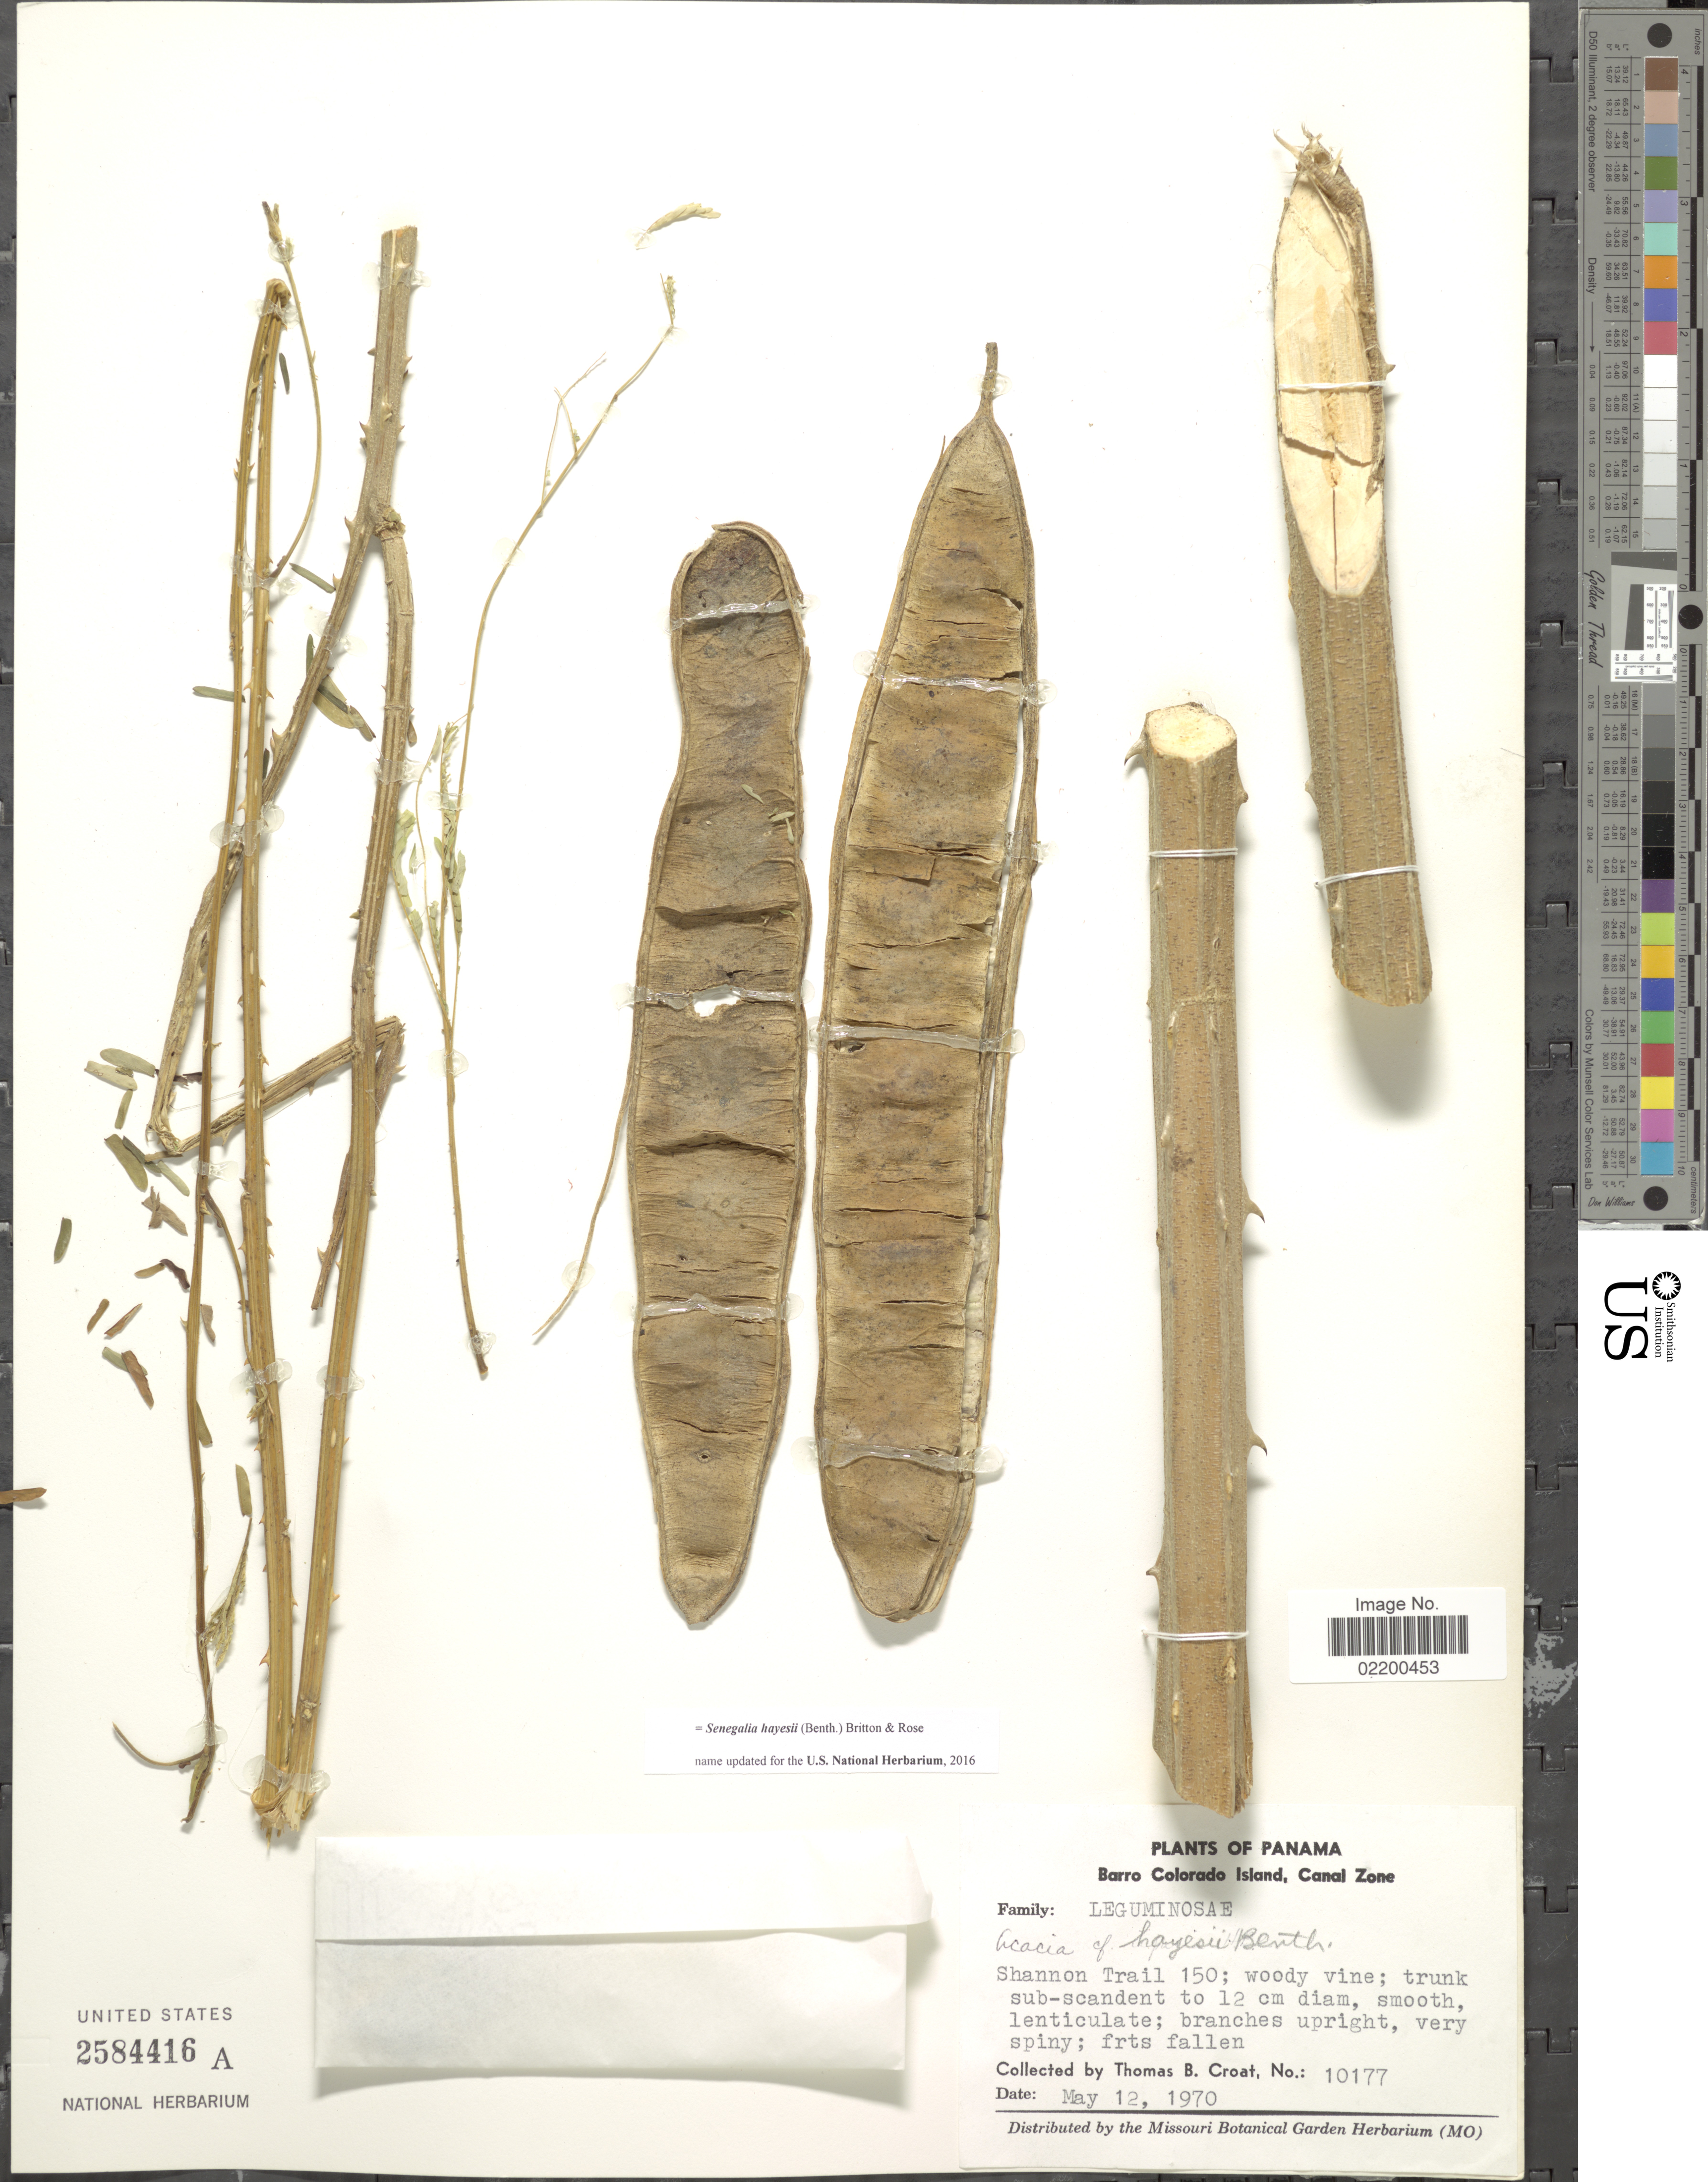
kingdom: Plantae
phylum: Tracheophyta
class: Magnoliopsida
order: Fabales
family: Fabaceae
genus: Senegalia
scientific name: Senegalia hayesii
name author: (Benth.) Britton & Rose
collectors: T. B. Croat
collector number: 10177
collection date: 1970-05-12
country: Panama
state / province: Panamá Oeste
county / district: Canal Zone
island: Barro Colorado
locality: Barro Colorado Island, Canal Zone, Shannon Trail 150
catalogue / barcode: US 2584416A